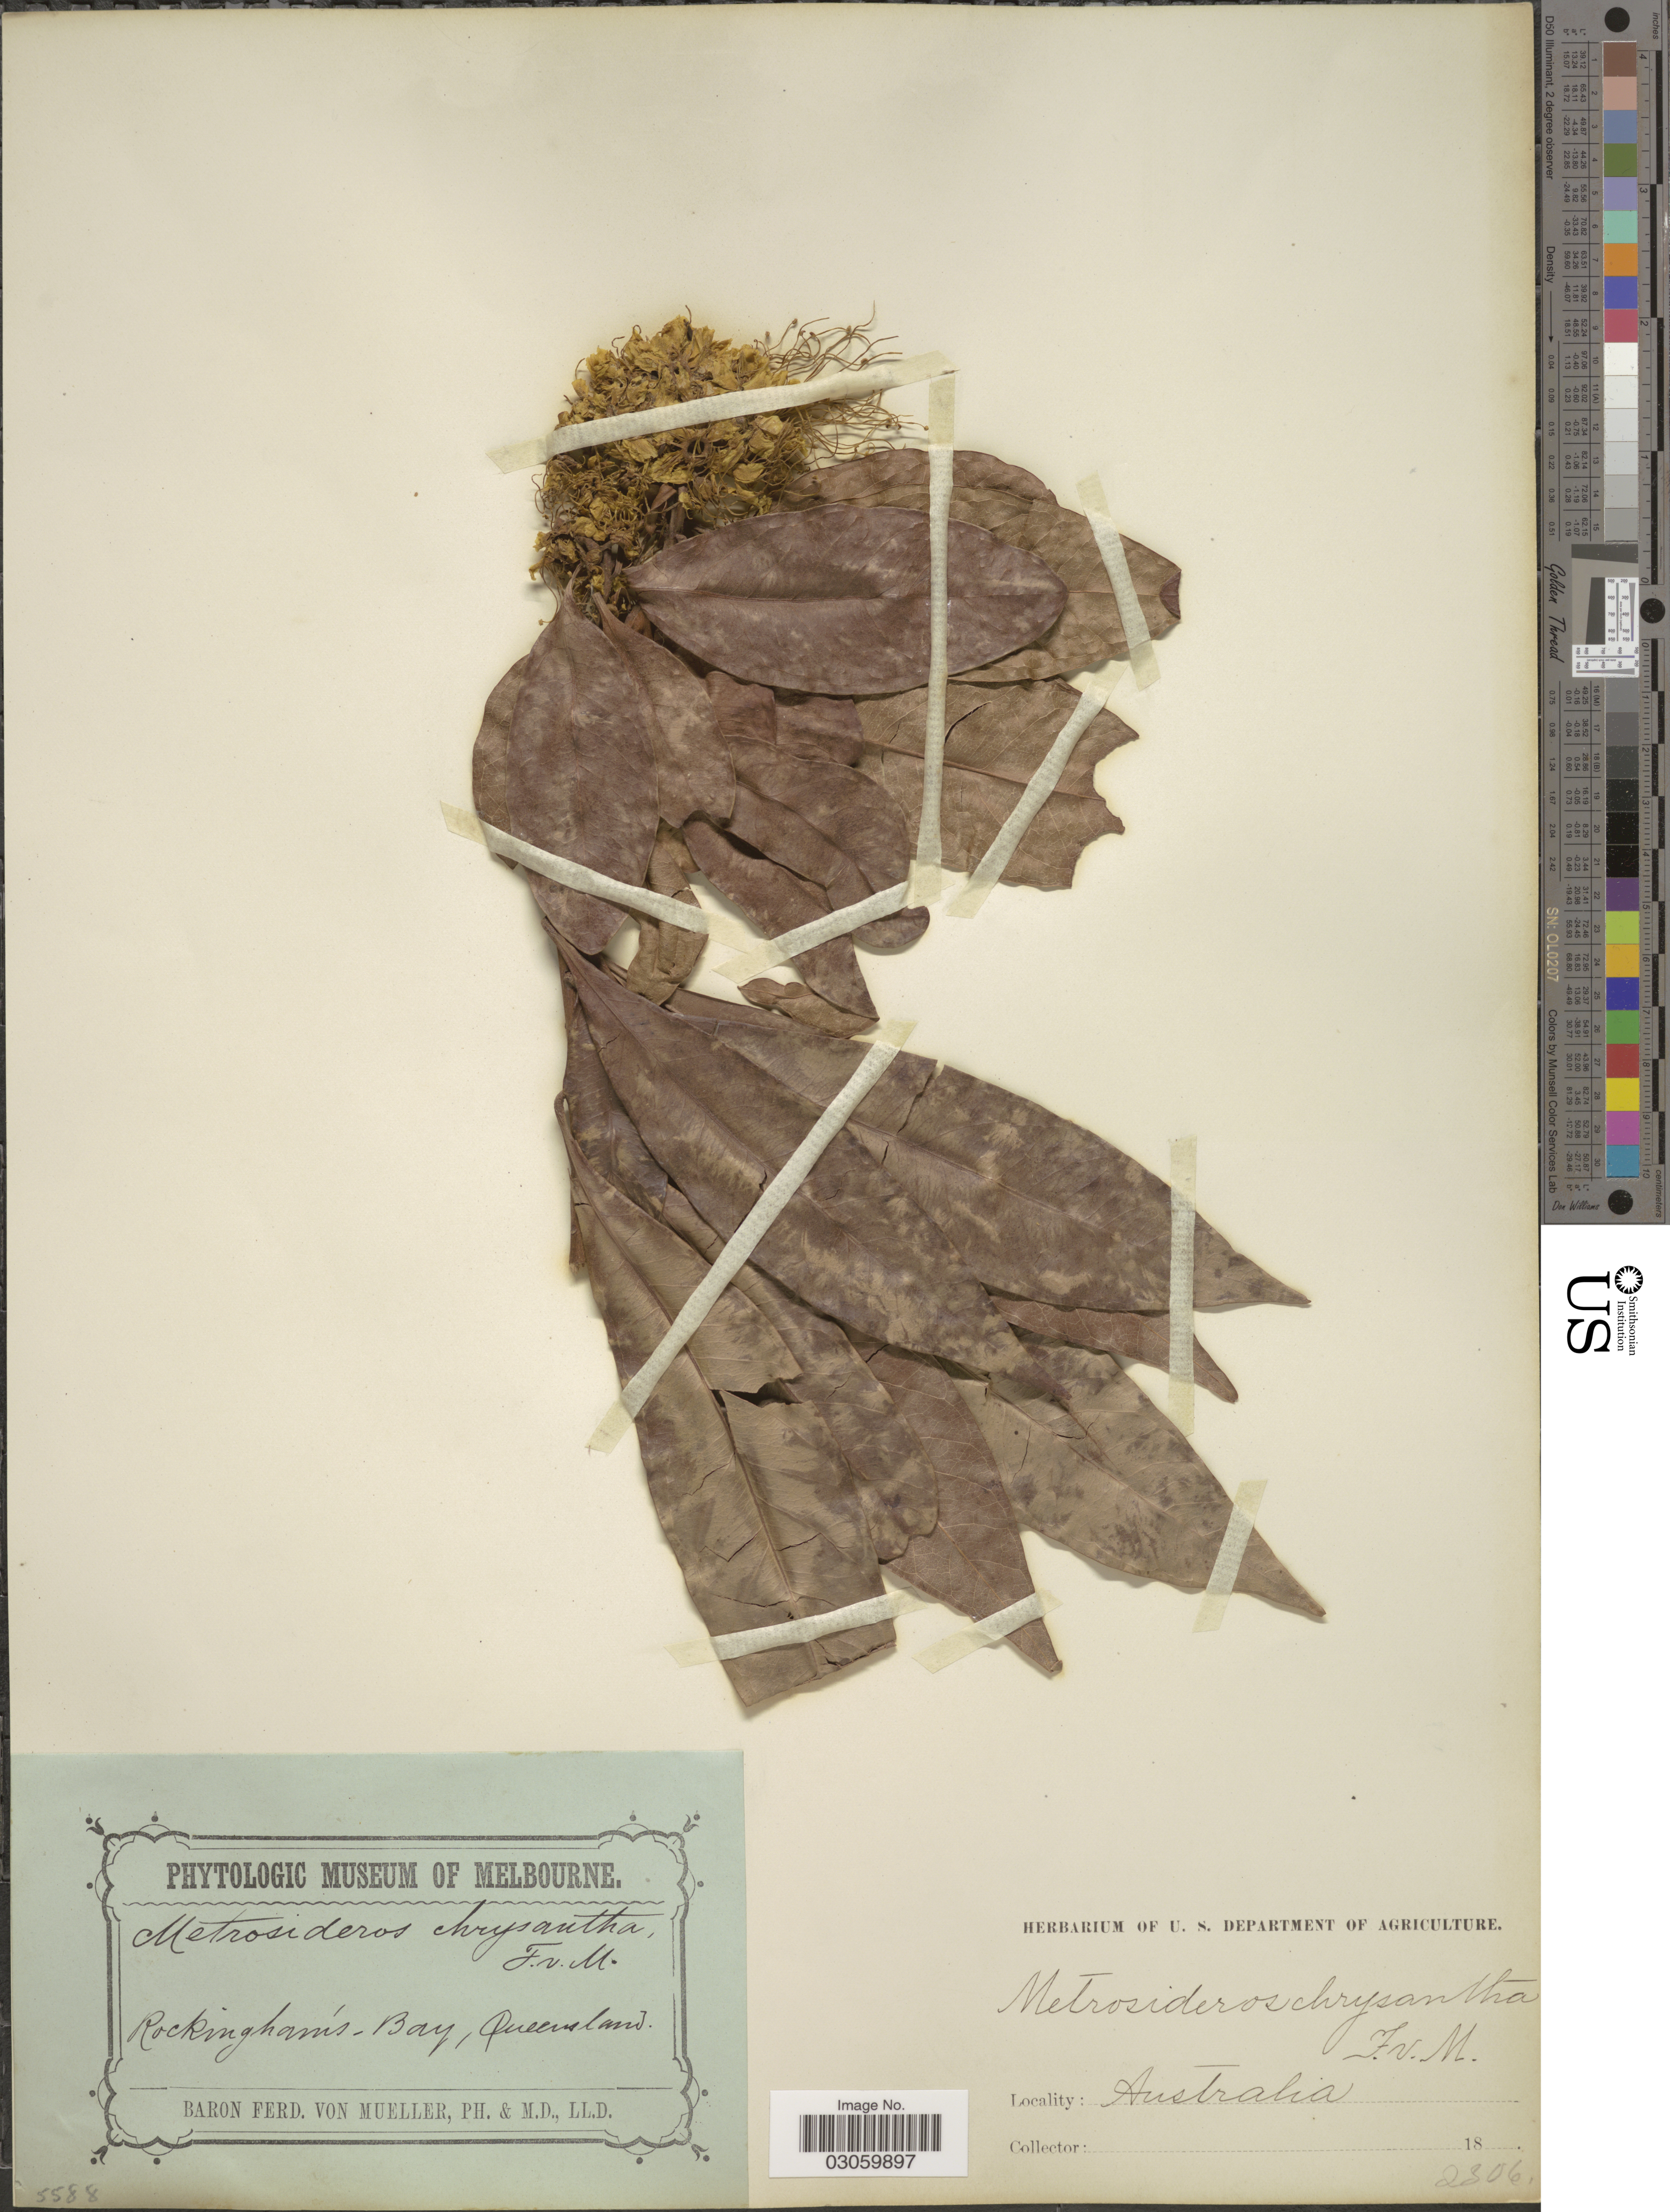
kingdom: Plantae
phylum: Tracheophyta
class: Magnoliopsida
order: Myrtales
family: Myrtaceae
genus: Metrosideros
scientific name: Metrosideros chrysantha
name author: F. Muell.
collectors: F. Mueller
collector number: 2306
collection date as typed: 18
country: Australia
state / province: Queensland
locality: Rockingham's-Bay.